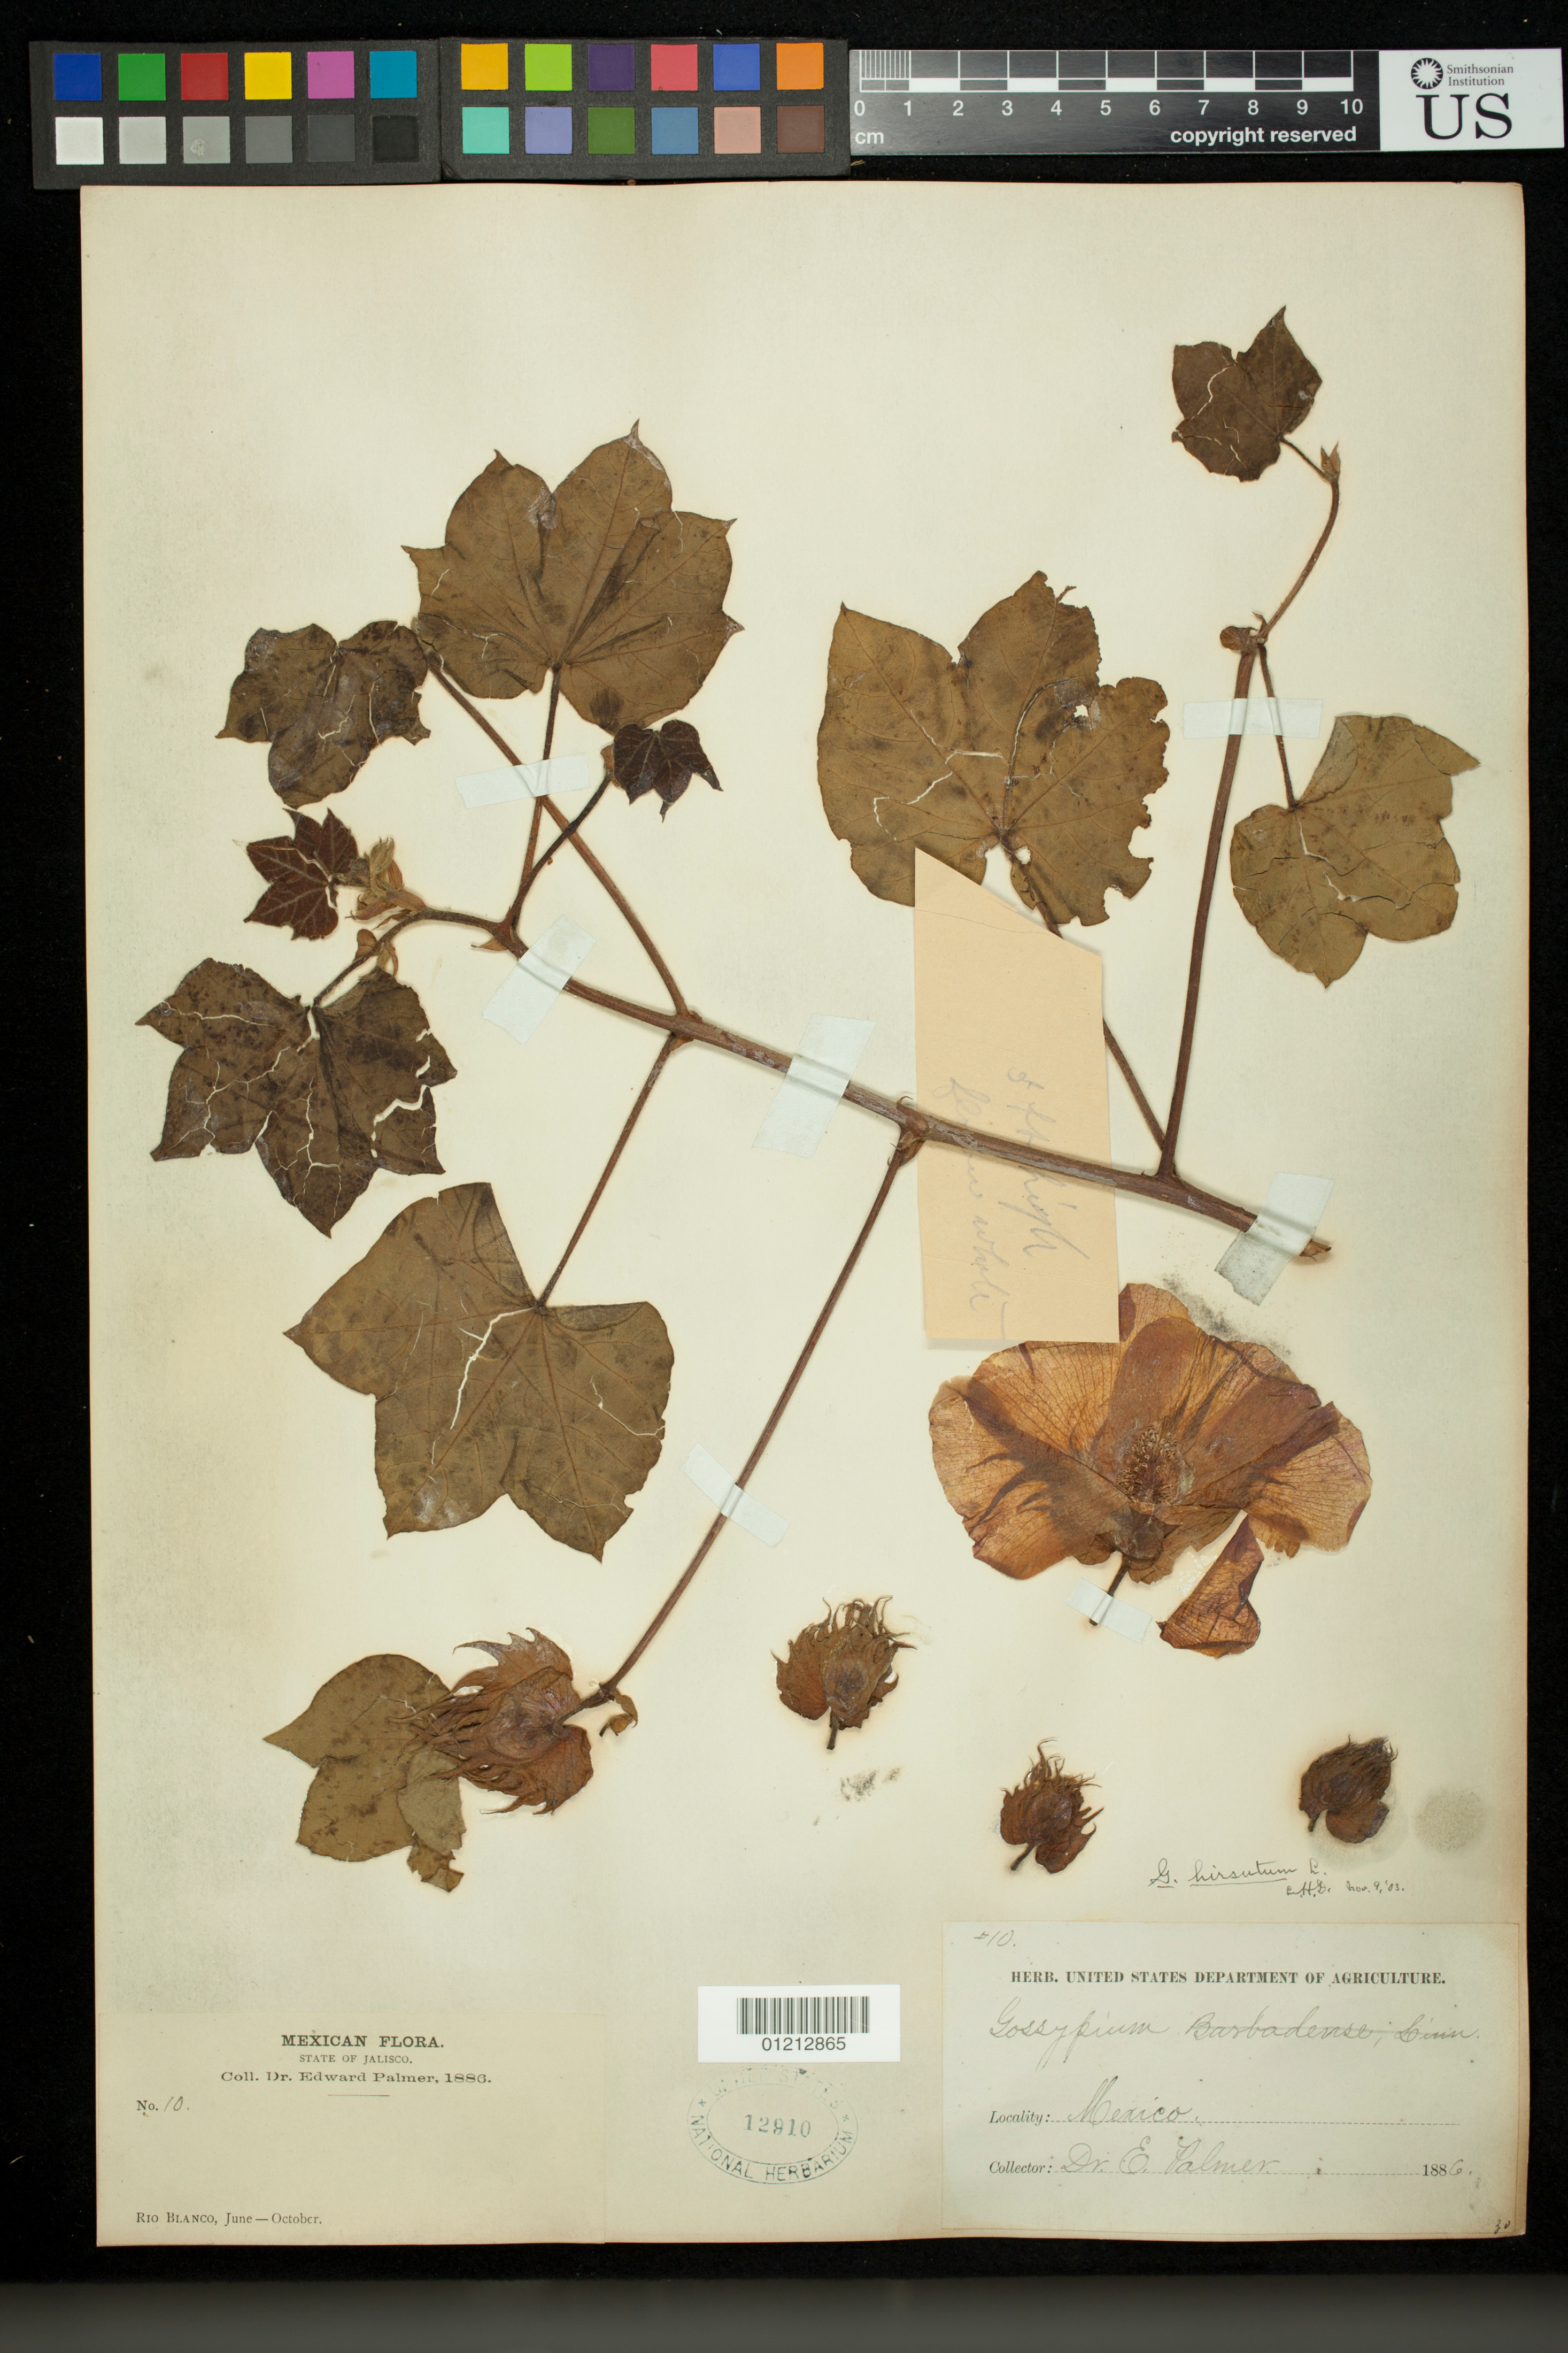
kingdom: Plantae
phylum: Tracheophyta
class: Magnoliopsida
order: Malvales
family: Malvaceae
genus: Gossypium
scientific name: Gossypium hirsutum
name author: L.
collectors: E. Palmer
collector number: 10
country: Mexico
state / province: Jalisco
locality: Rio Blanco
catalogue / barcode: US 12910